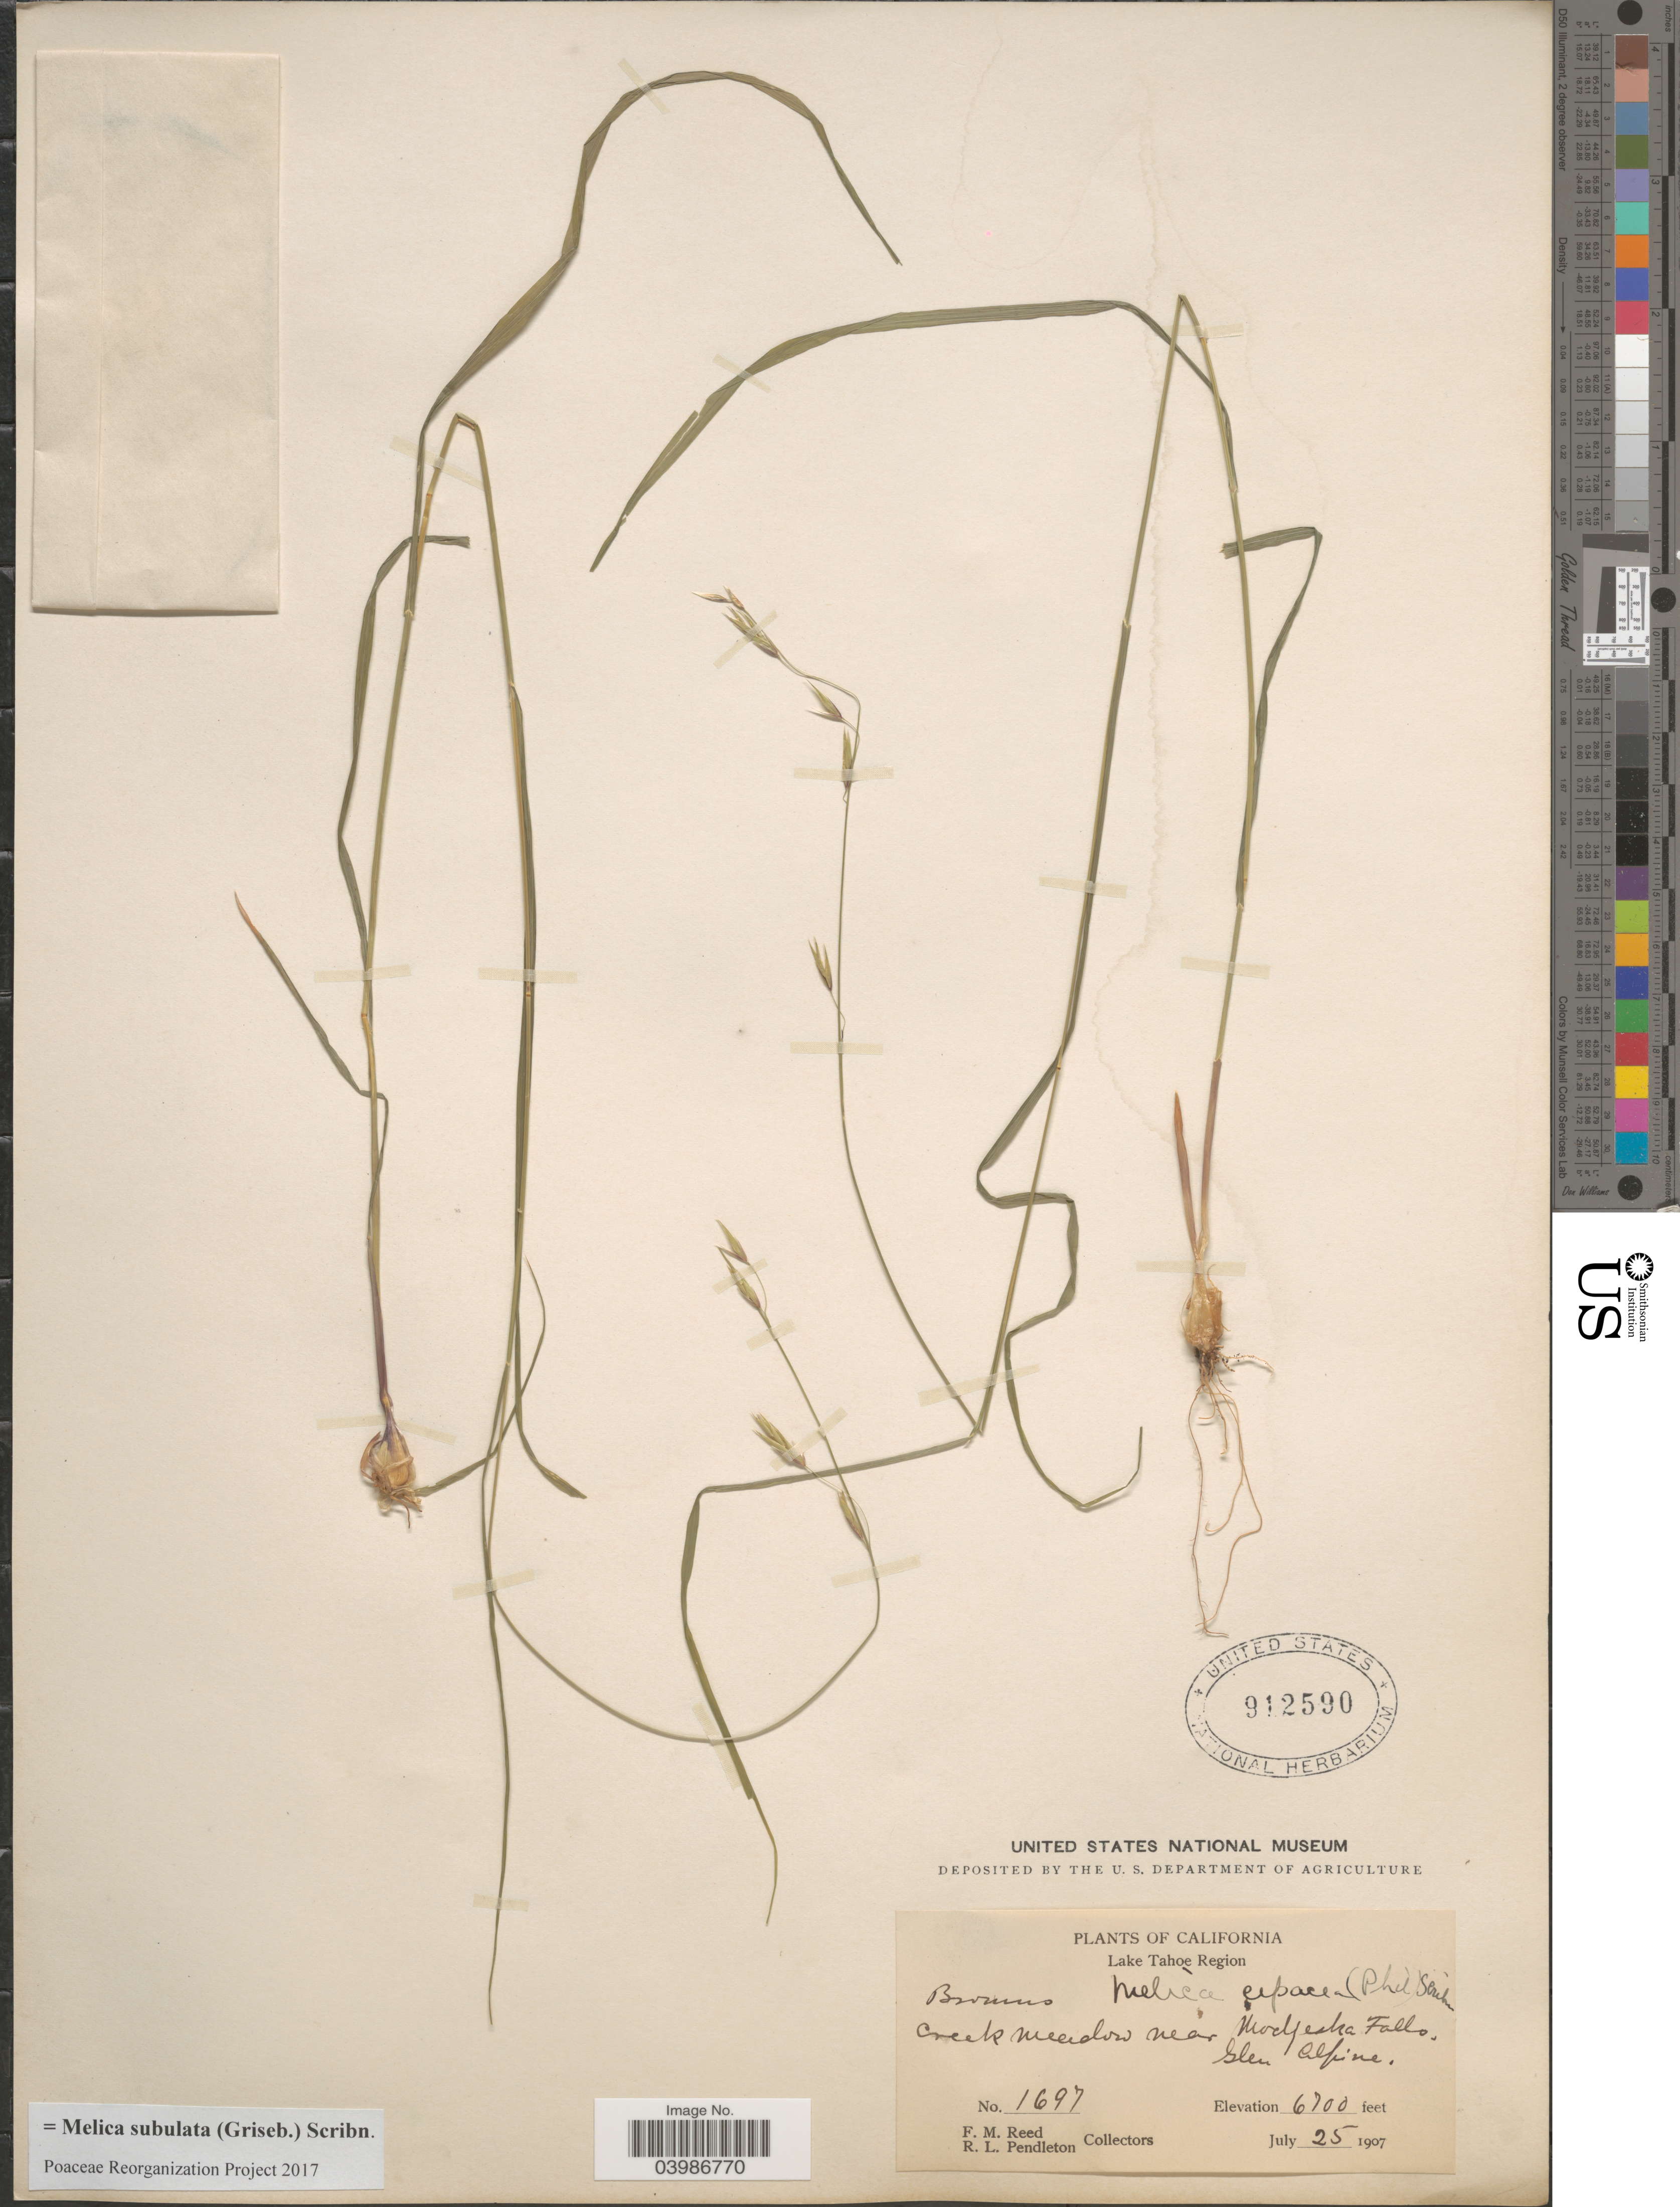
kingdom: Plantae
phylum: Tracheophyta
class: Liliopsida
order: Poales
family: Poaceae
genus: Melica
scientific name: Melica subulata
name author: (Griseb.) Scribn.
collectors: F. Reed & R. Pendleton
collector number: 1697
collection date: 1907-07-25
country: United States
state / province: California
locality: Lake Tahoe Region. Creek meadow near Modjeska Falls, Glen Alpine.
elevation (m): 2042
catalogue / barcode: US 912590